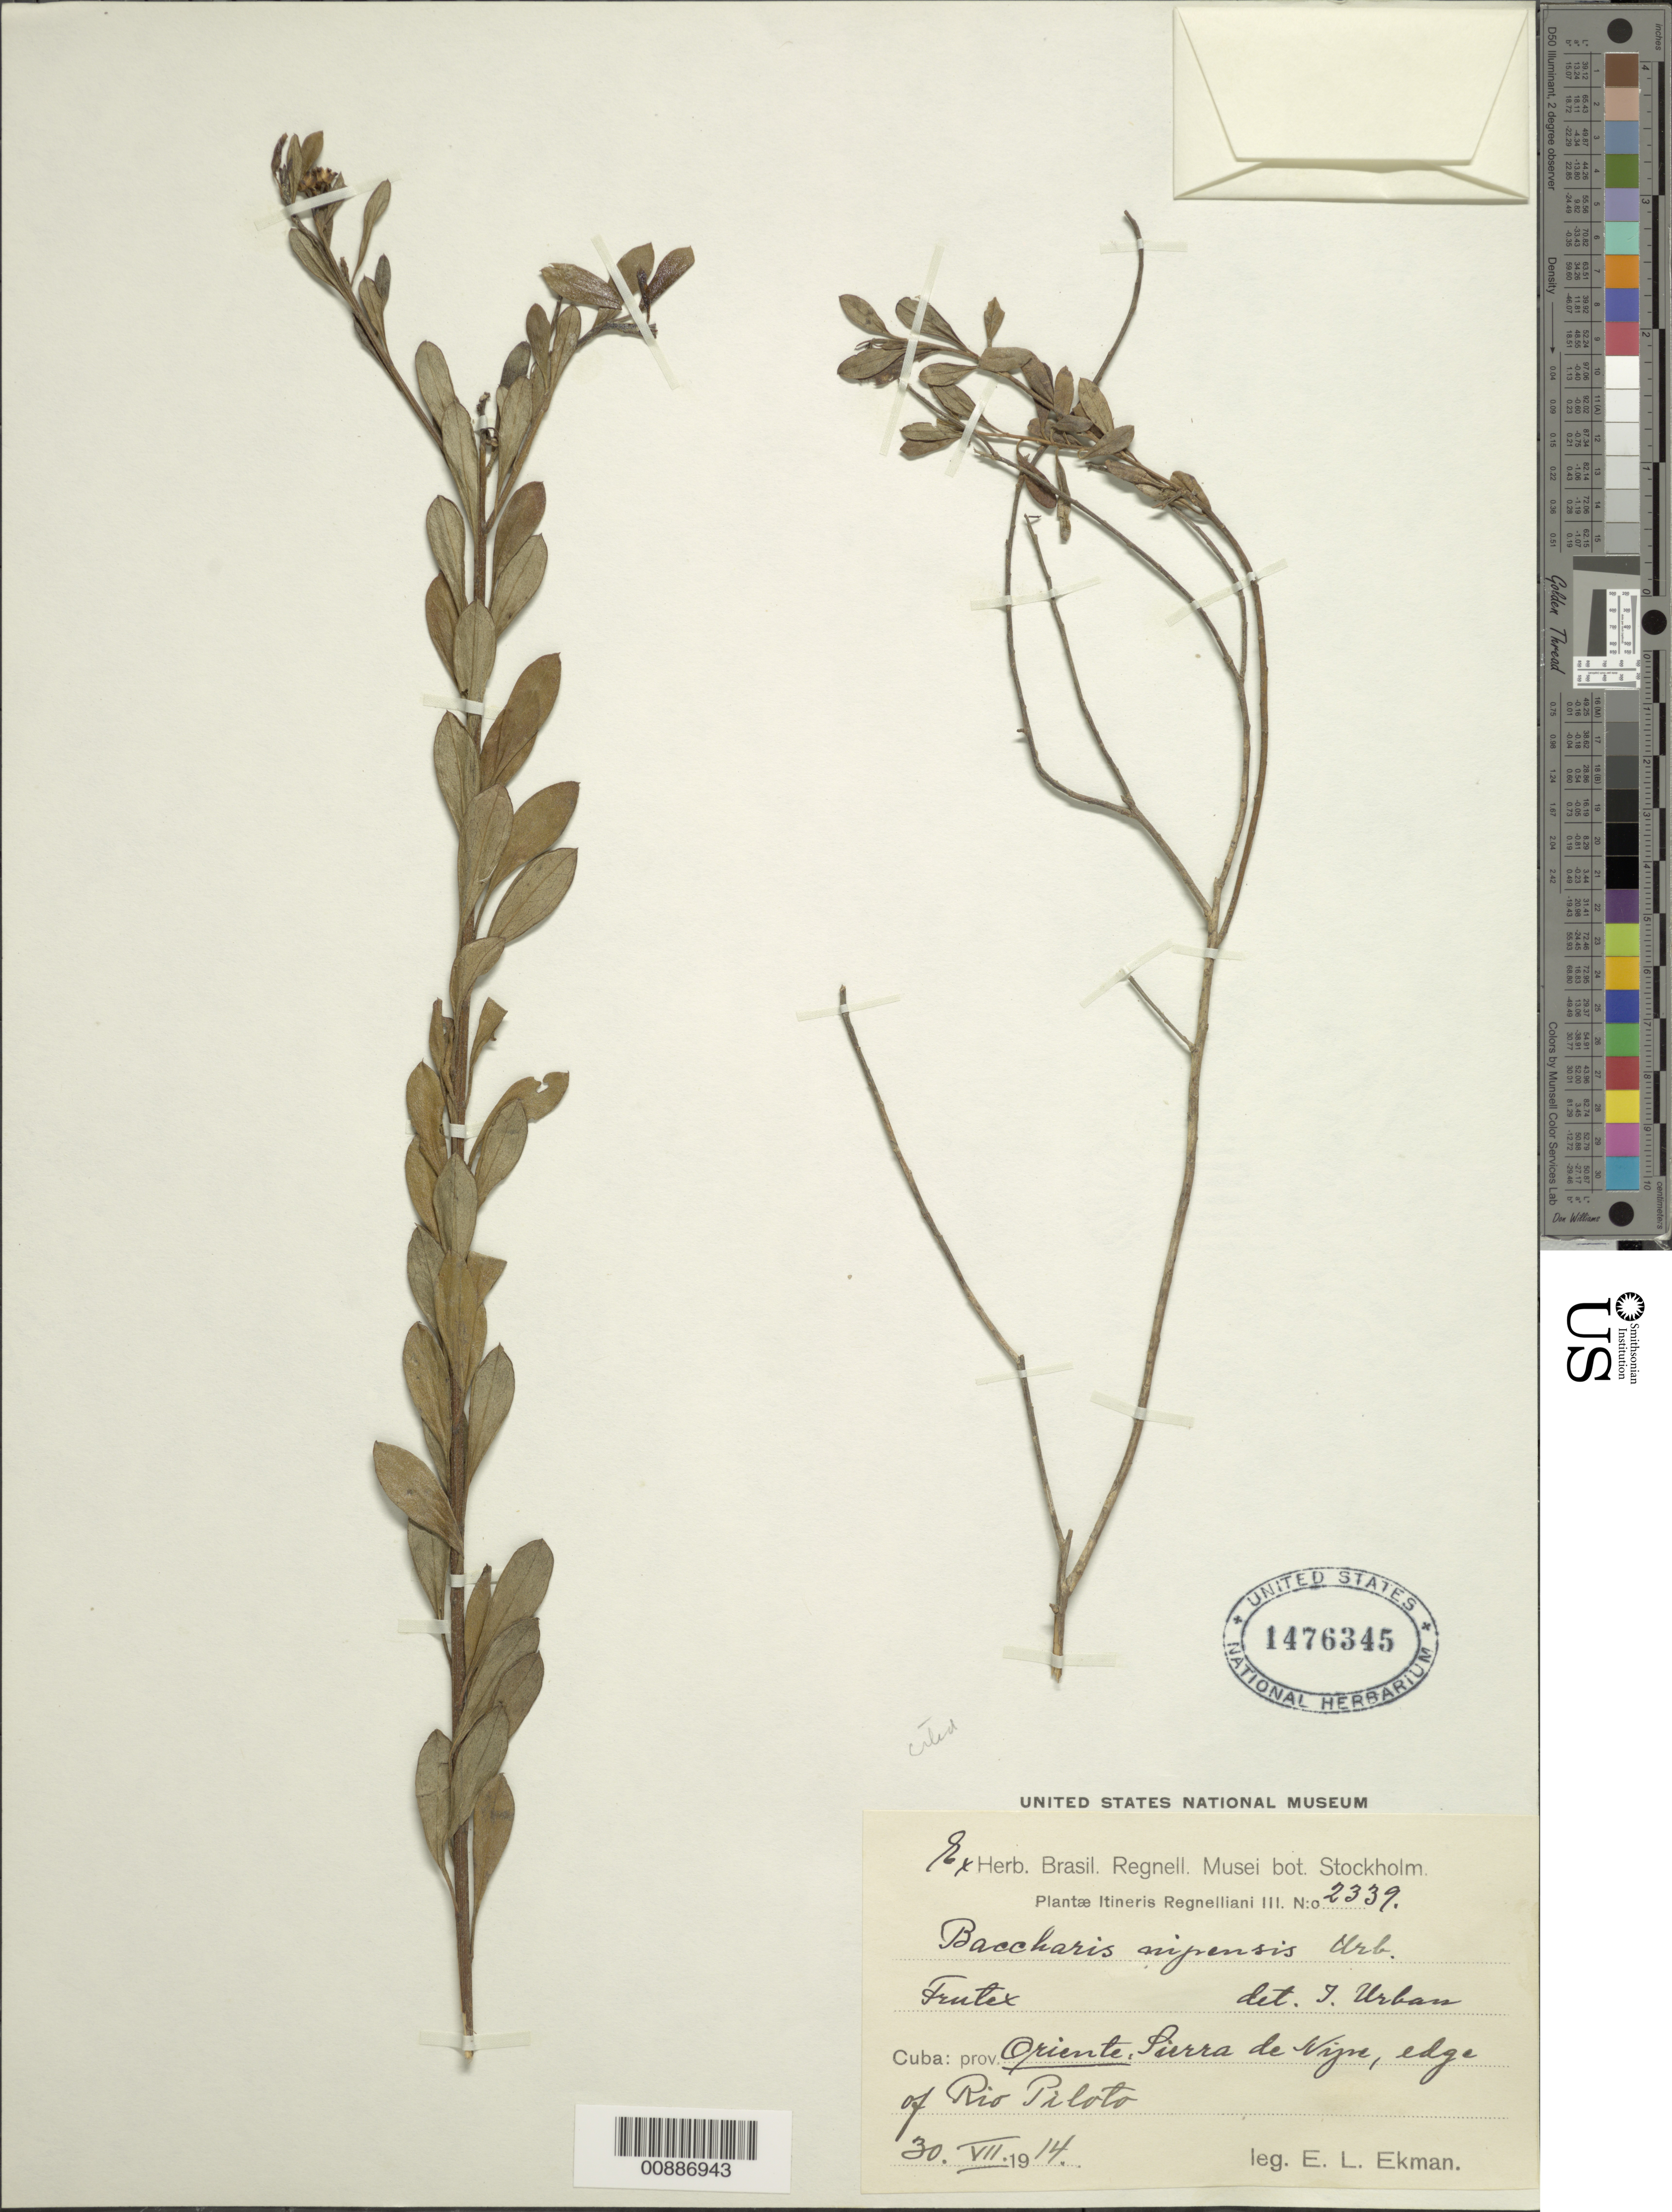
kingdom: Plantae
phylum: Tracheophyta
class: Magnoliopsida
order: Asterales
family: Asteraceae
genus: Baccharis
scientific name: Baccharis nipensis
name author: Urb.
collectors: E. L. Ekman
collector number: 2339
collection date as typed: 30 Jul 1914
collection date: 1914-07-30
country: Cuba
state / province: Oriente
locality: Sierra de Nipe, edge of Rio Piloto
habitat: Edge of river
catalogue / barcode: US 1476345